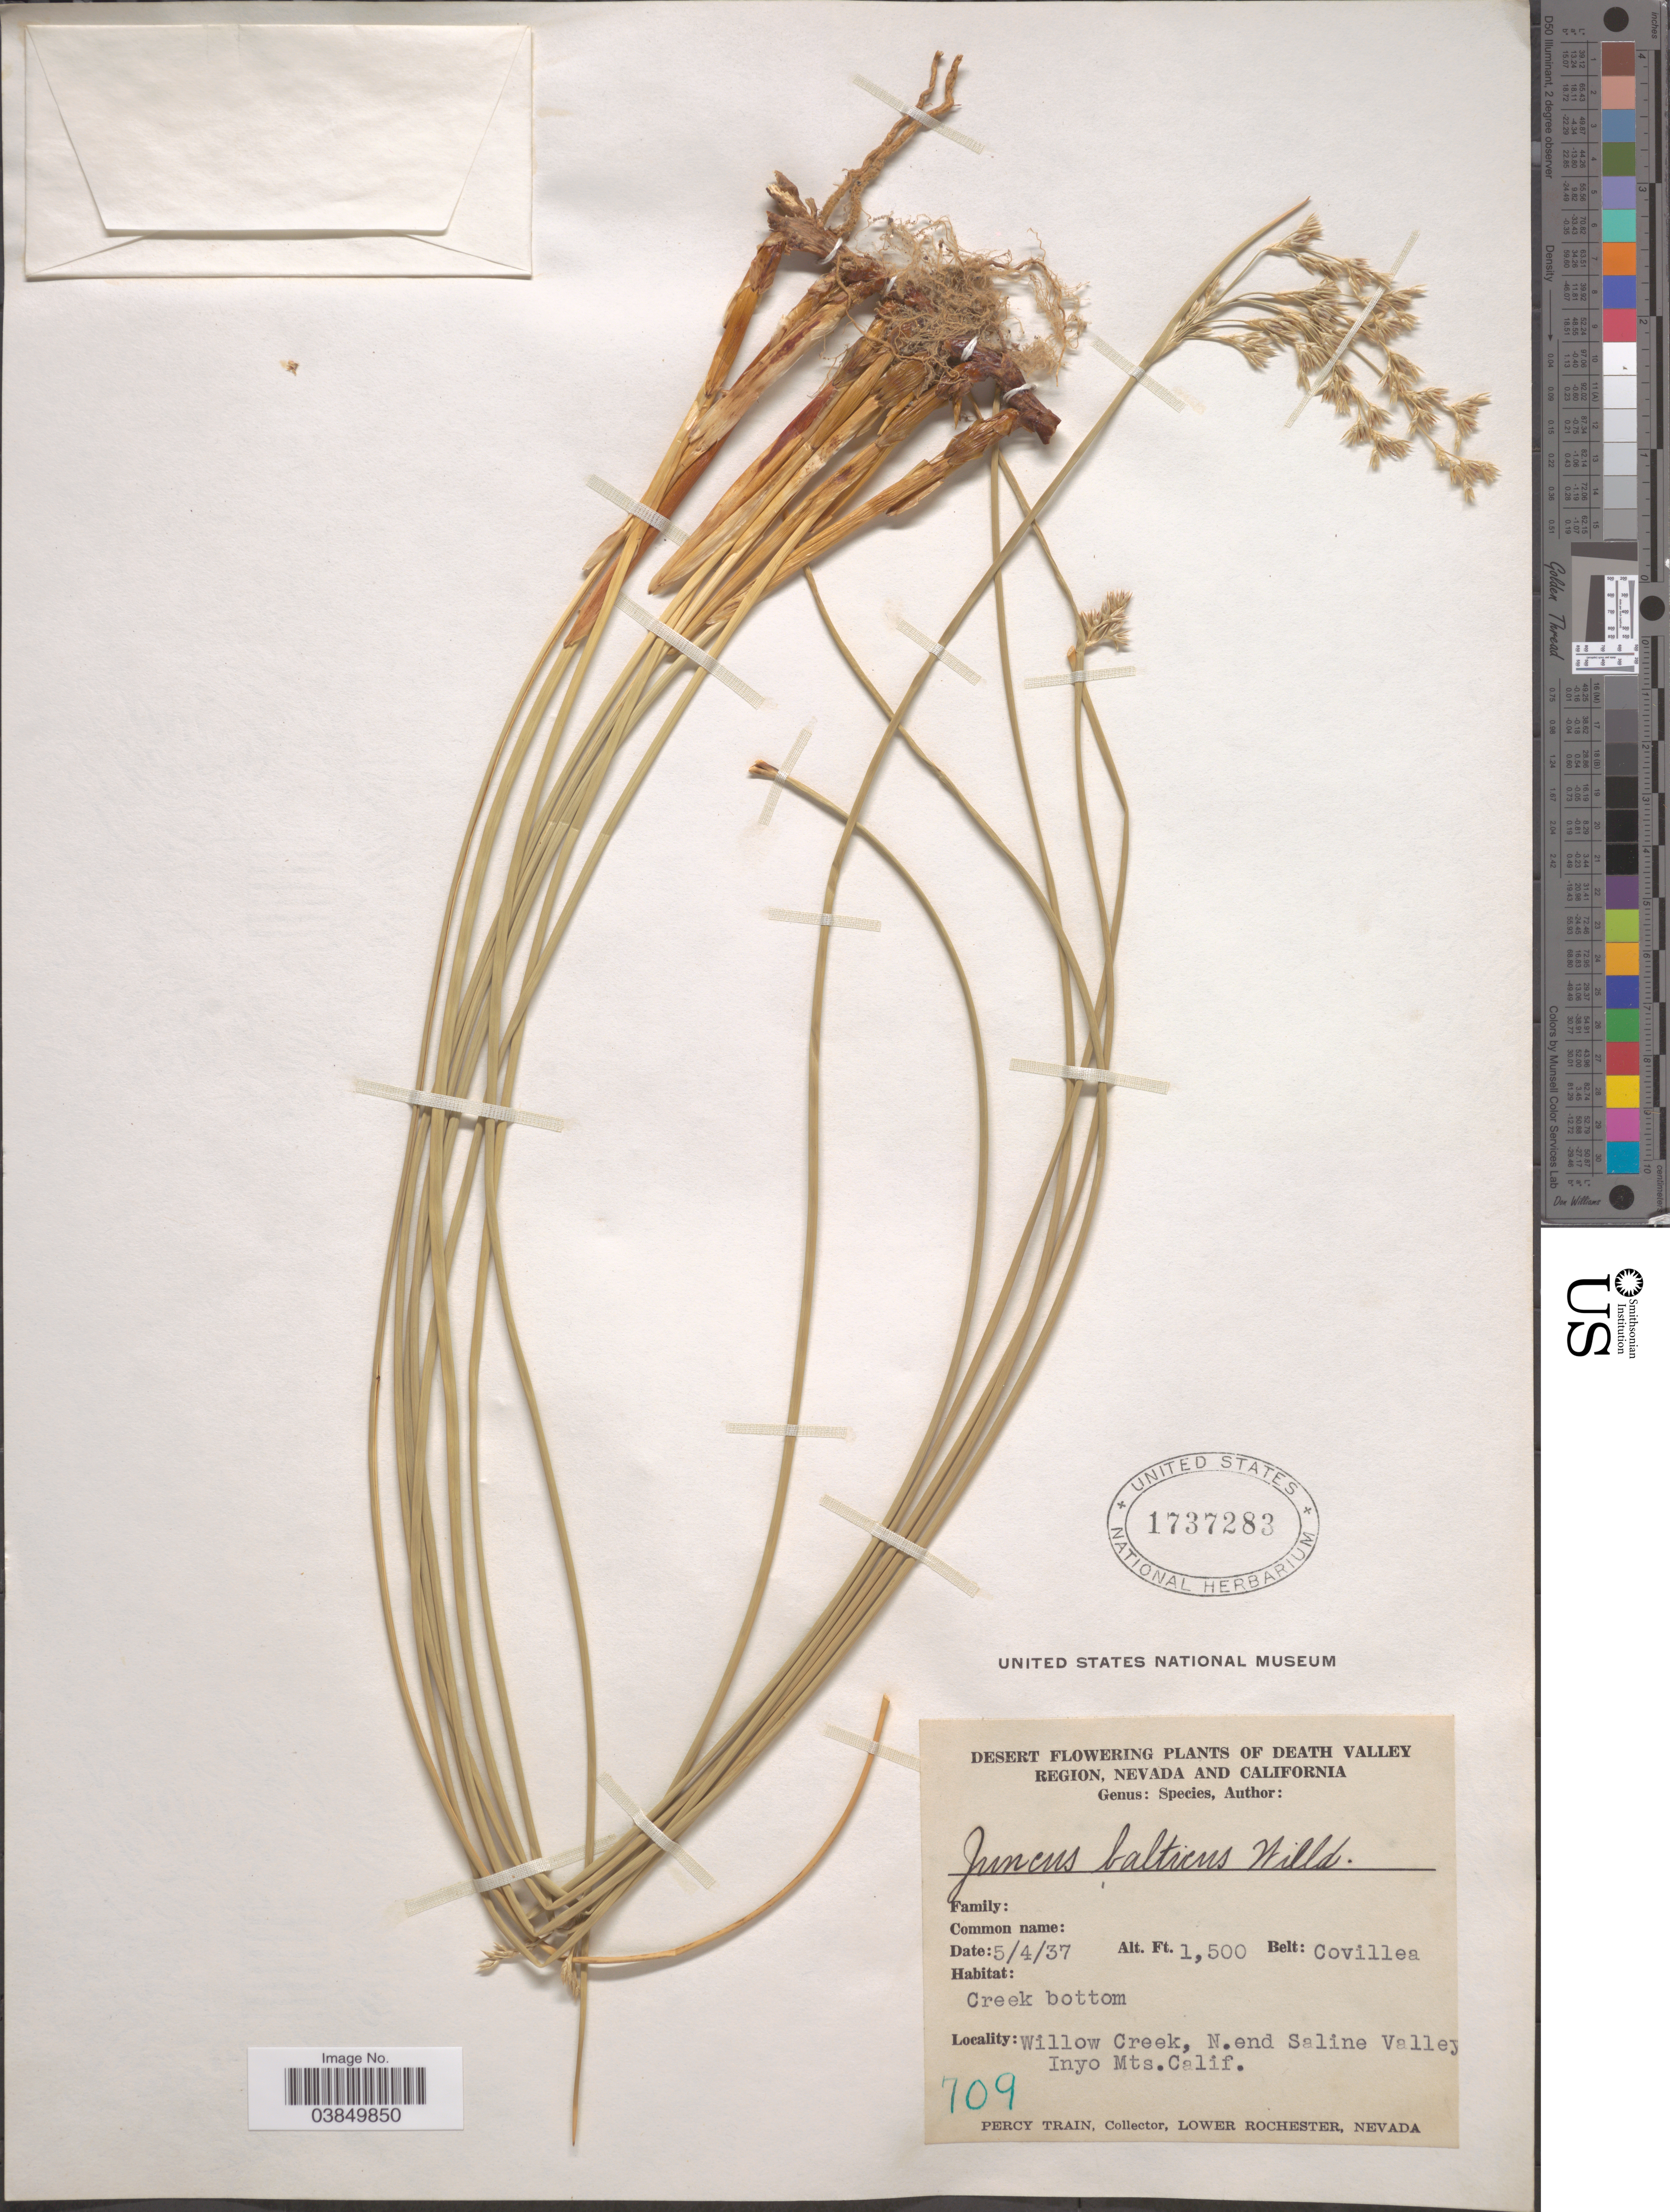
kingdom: Plantae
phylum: Tracheophyta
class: Liliopsida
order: Poales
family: Juncaceae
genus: Juncus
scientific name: Juncus balticus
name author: Willd.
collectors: P. Train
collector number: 709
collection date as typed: Transcribed d/m/y: 4/5/37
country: United States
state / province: California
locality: Willow Creek, N. end Saline Valley Inyo Mts.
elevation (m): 457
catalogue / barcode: US 1737283